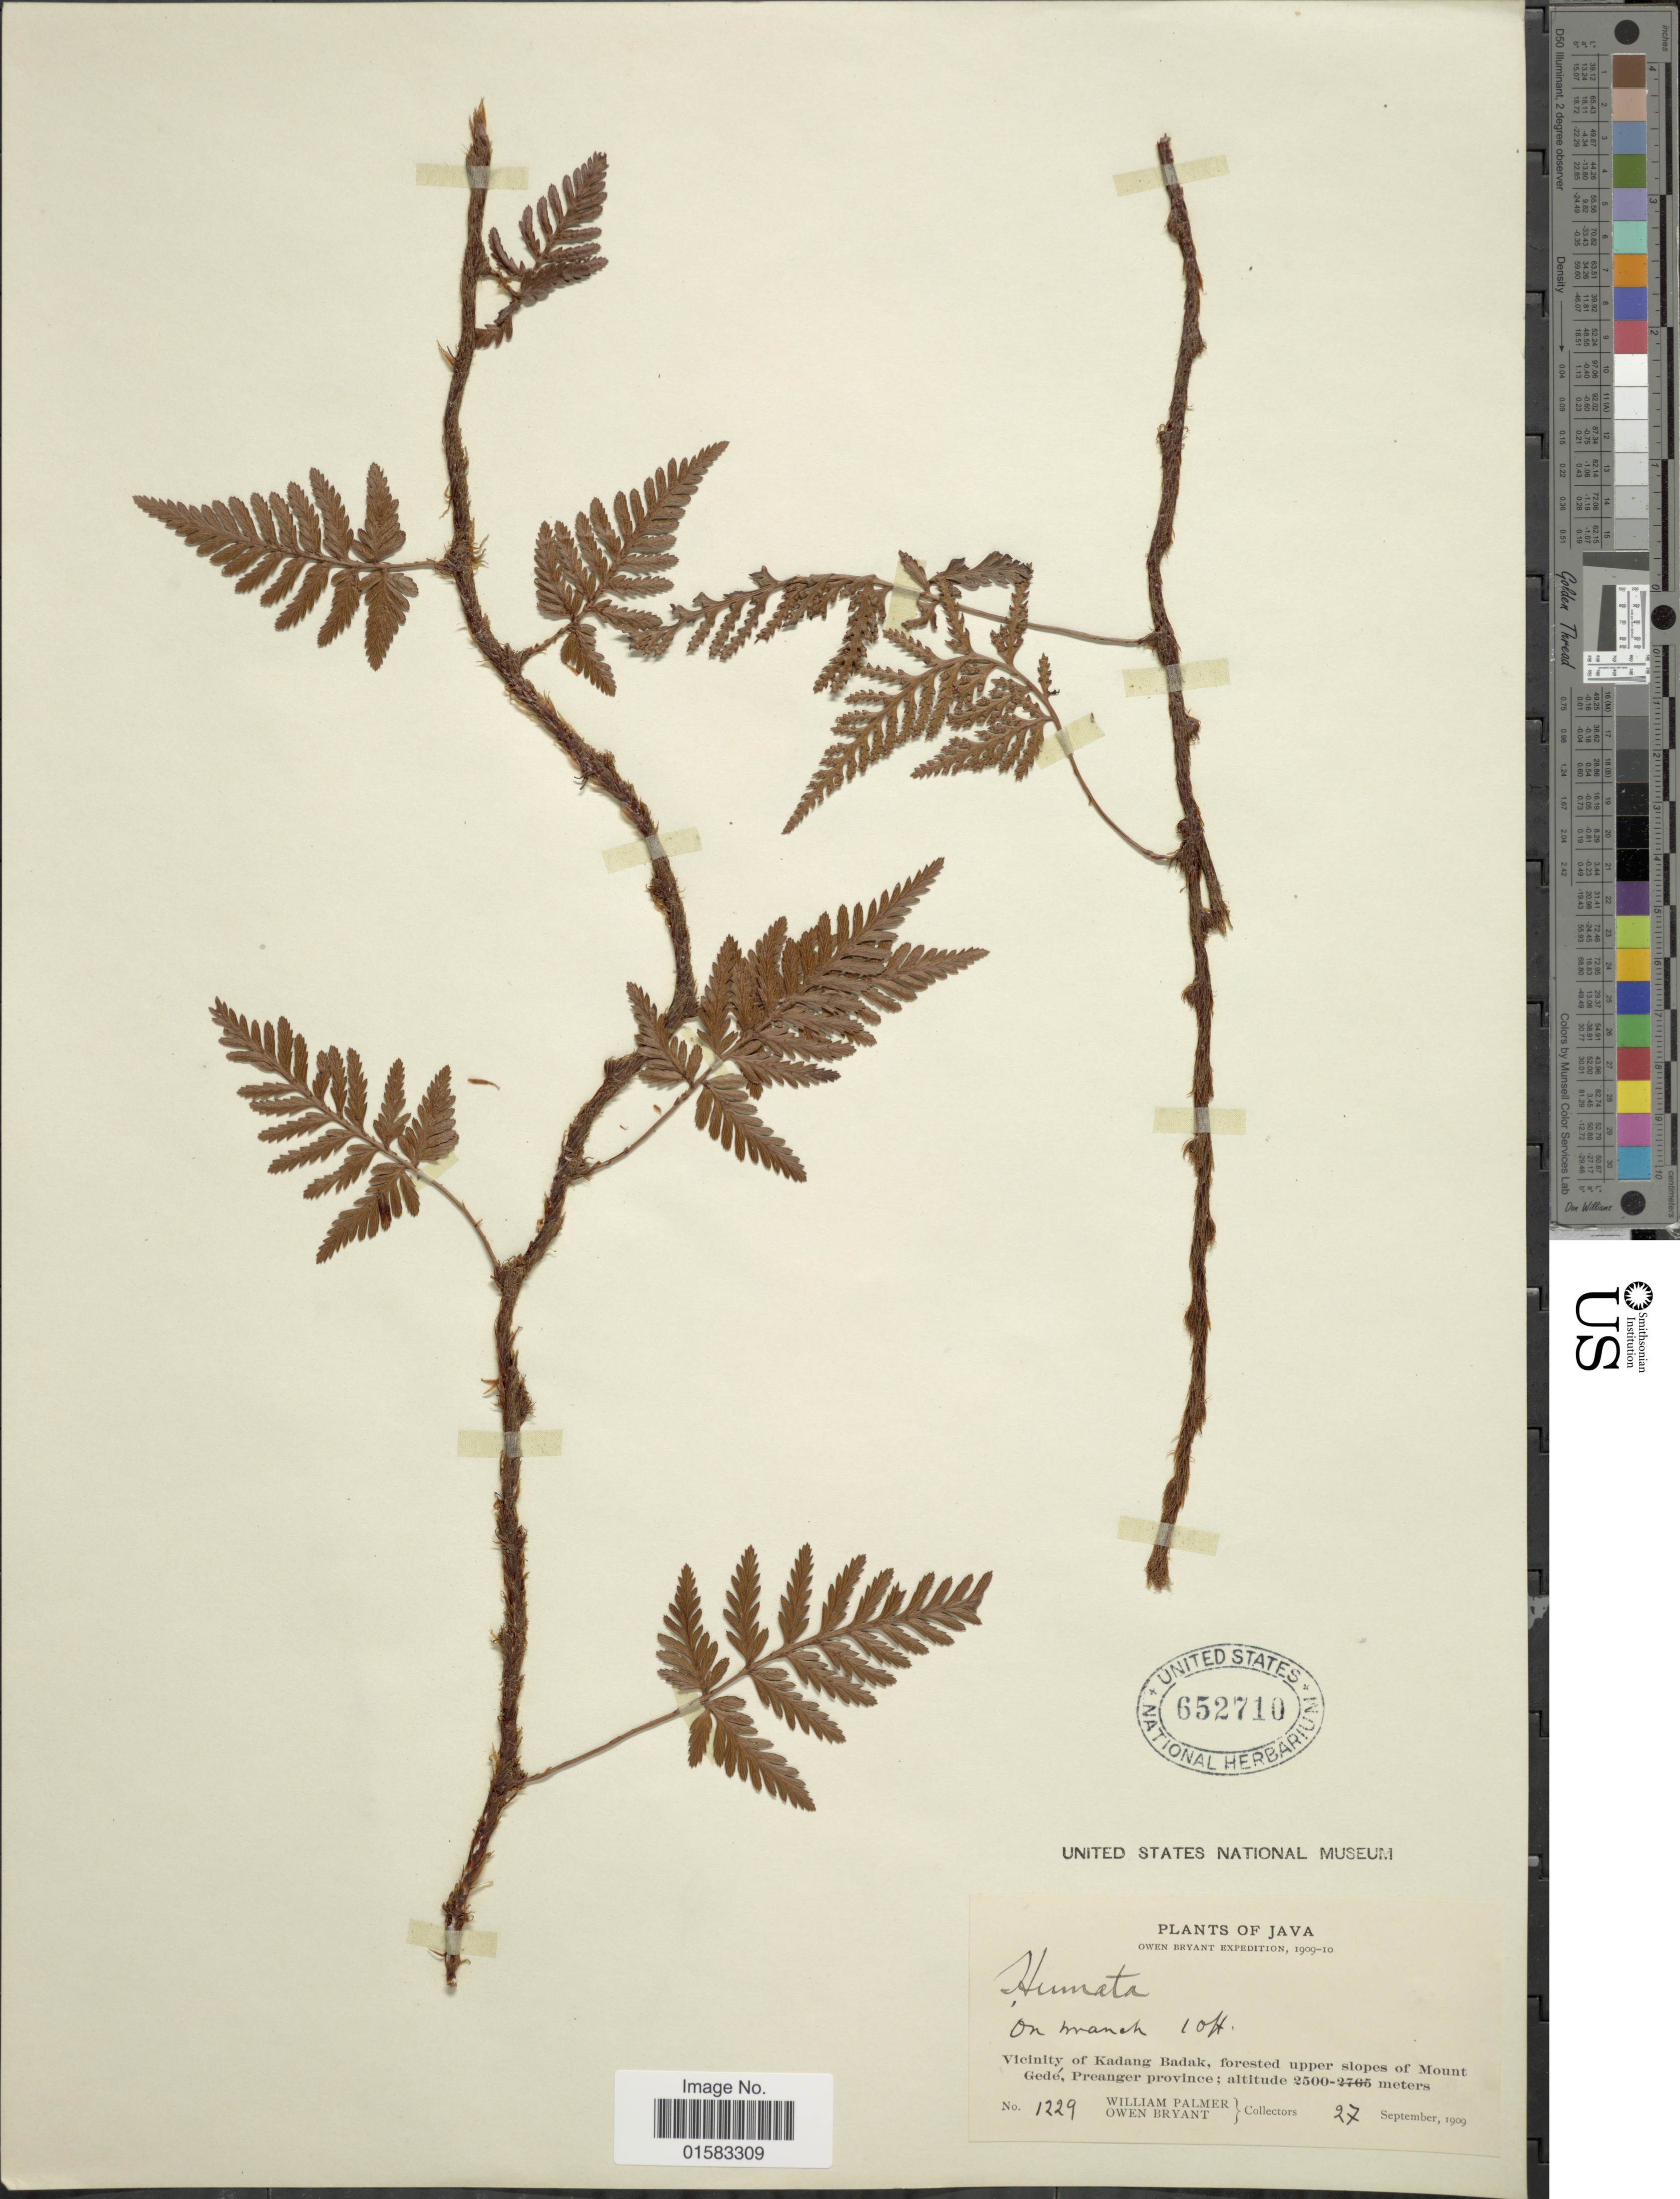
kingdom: Plantae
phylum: Tracheophyta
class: Polypodiopsida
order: Polypodiales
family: Davalliaceae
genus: Davallia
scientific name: Davallia repens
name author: (L. f.) Kuhn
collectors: W. Palmer & O. Bryant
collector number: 1229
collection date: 1909-09-27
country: Indonesia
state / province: Java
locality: Vicinity of Kadang Babak, forested upper slopes of Mount Gede, Preanger province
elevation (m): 2500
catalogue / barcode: US 652710